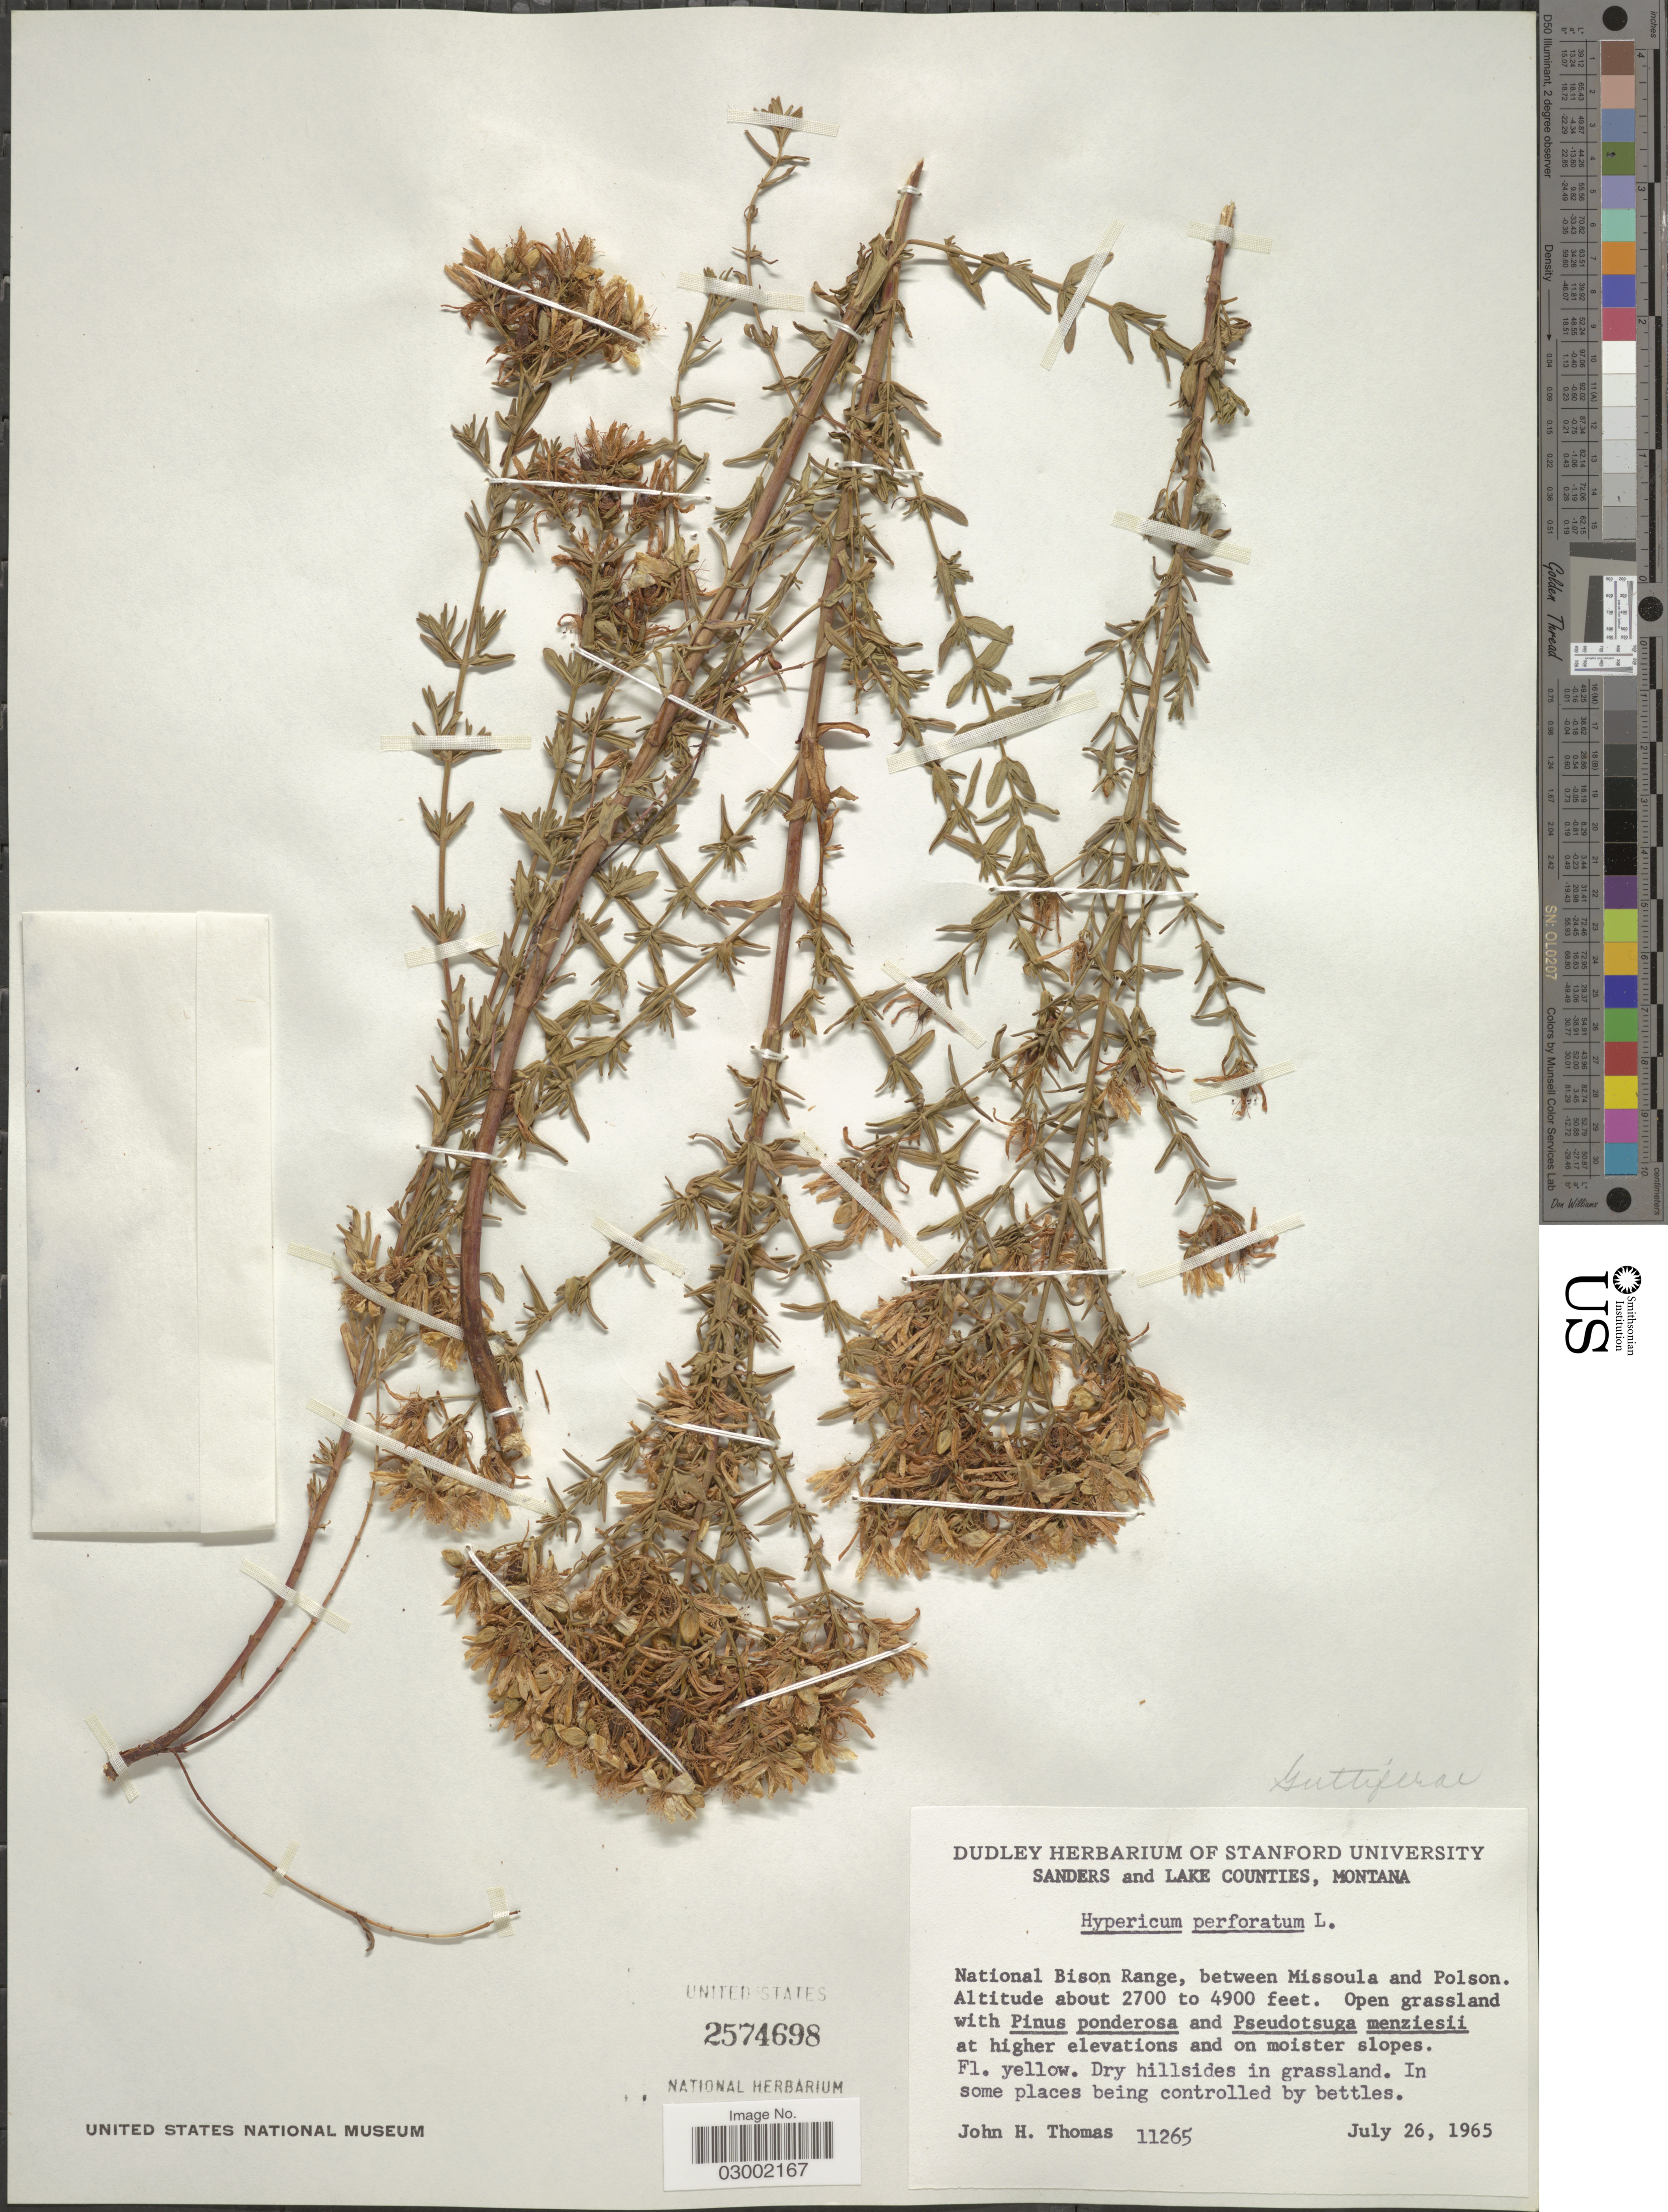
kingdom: Plantae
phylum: Tracheophyta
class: Magnoliopsida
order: Malpighiales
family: Hypericaceae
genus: Hypericum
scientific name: Hypericum perforatum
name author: L.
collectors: J. H. Thomas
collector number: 11265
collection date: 1965-07-26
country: United States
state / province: Montana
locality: Sanders and Lake Counties. National Bison Range, between Missoula and Polson.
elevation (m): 823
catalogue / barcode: US 2574698